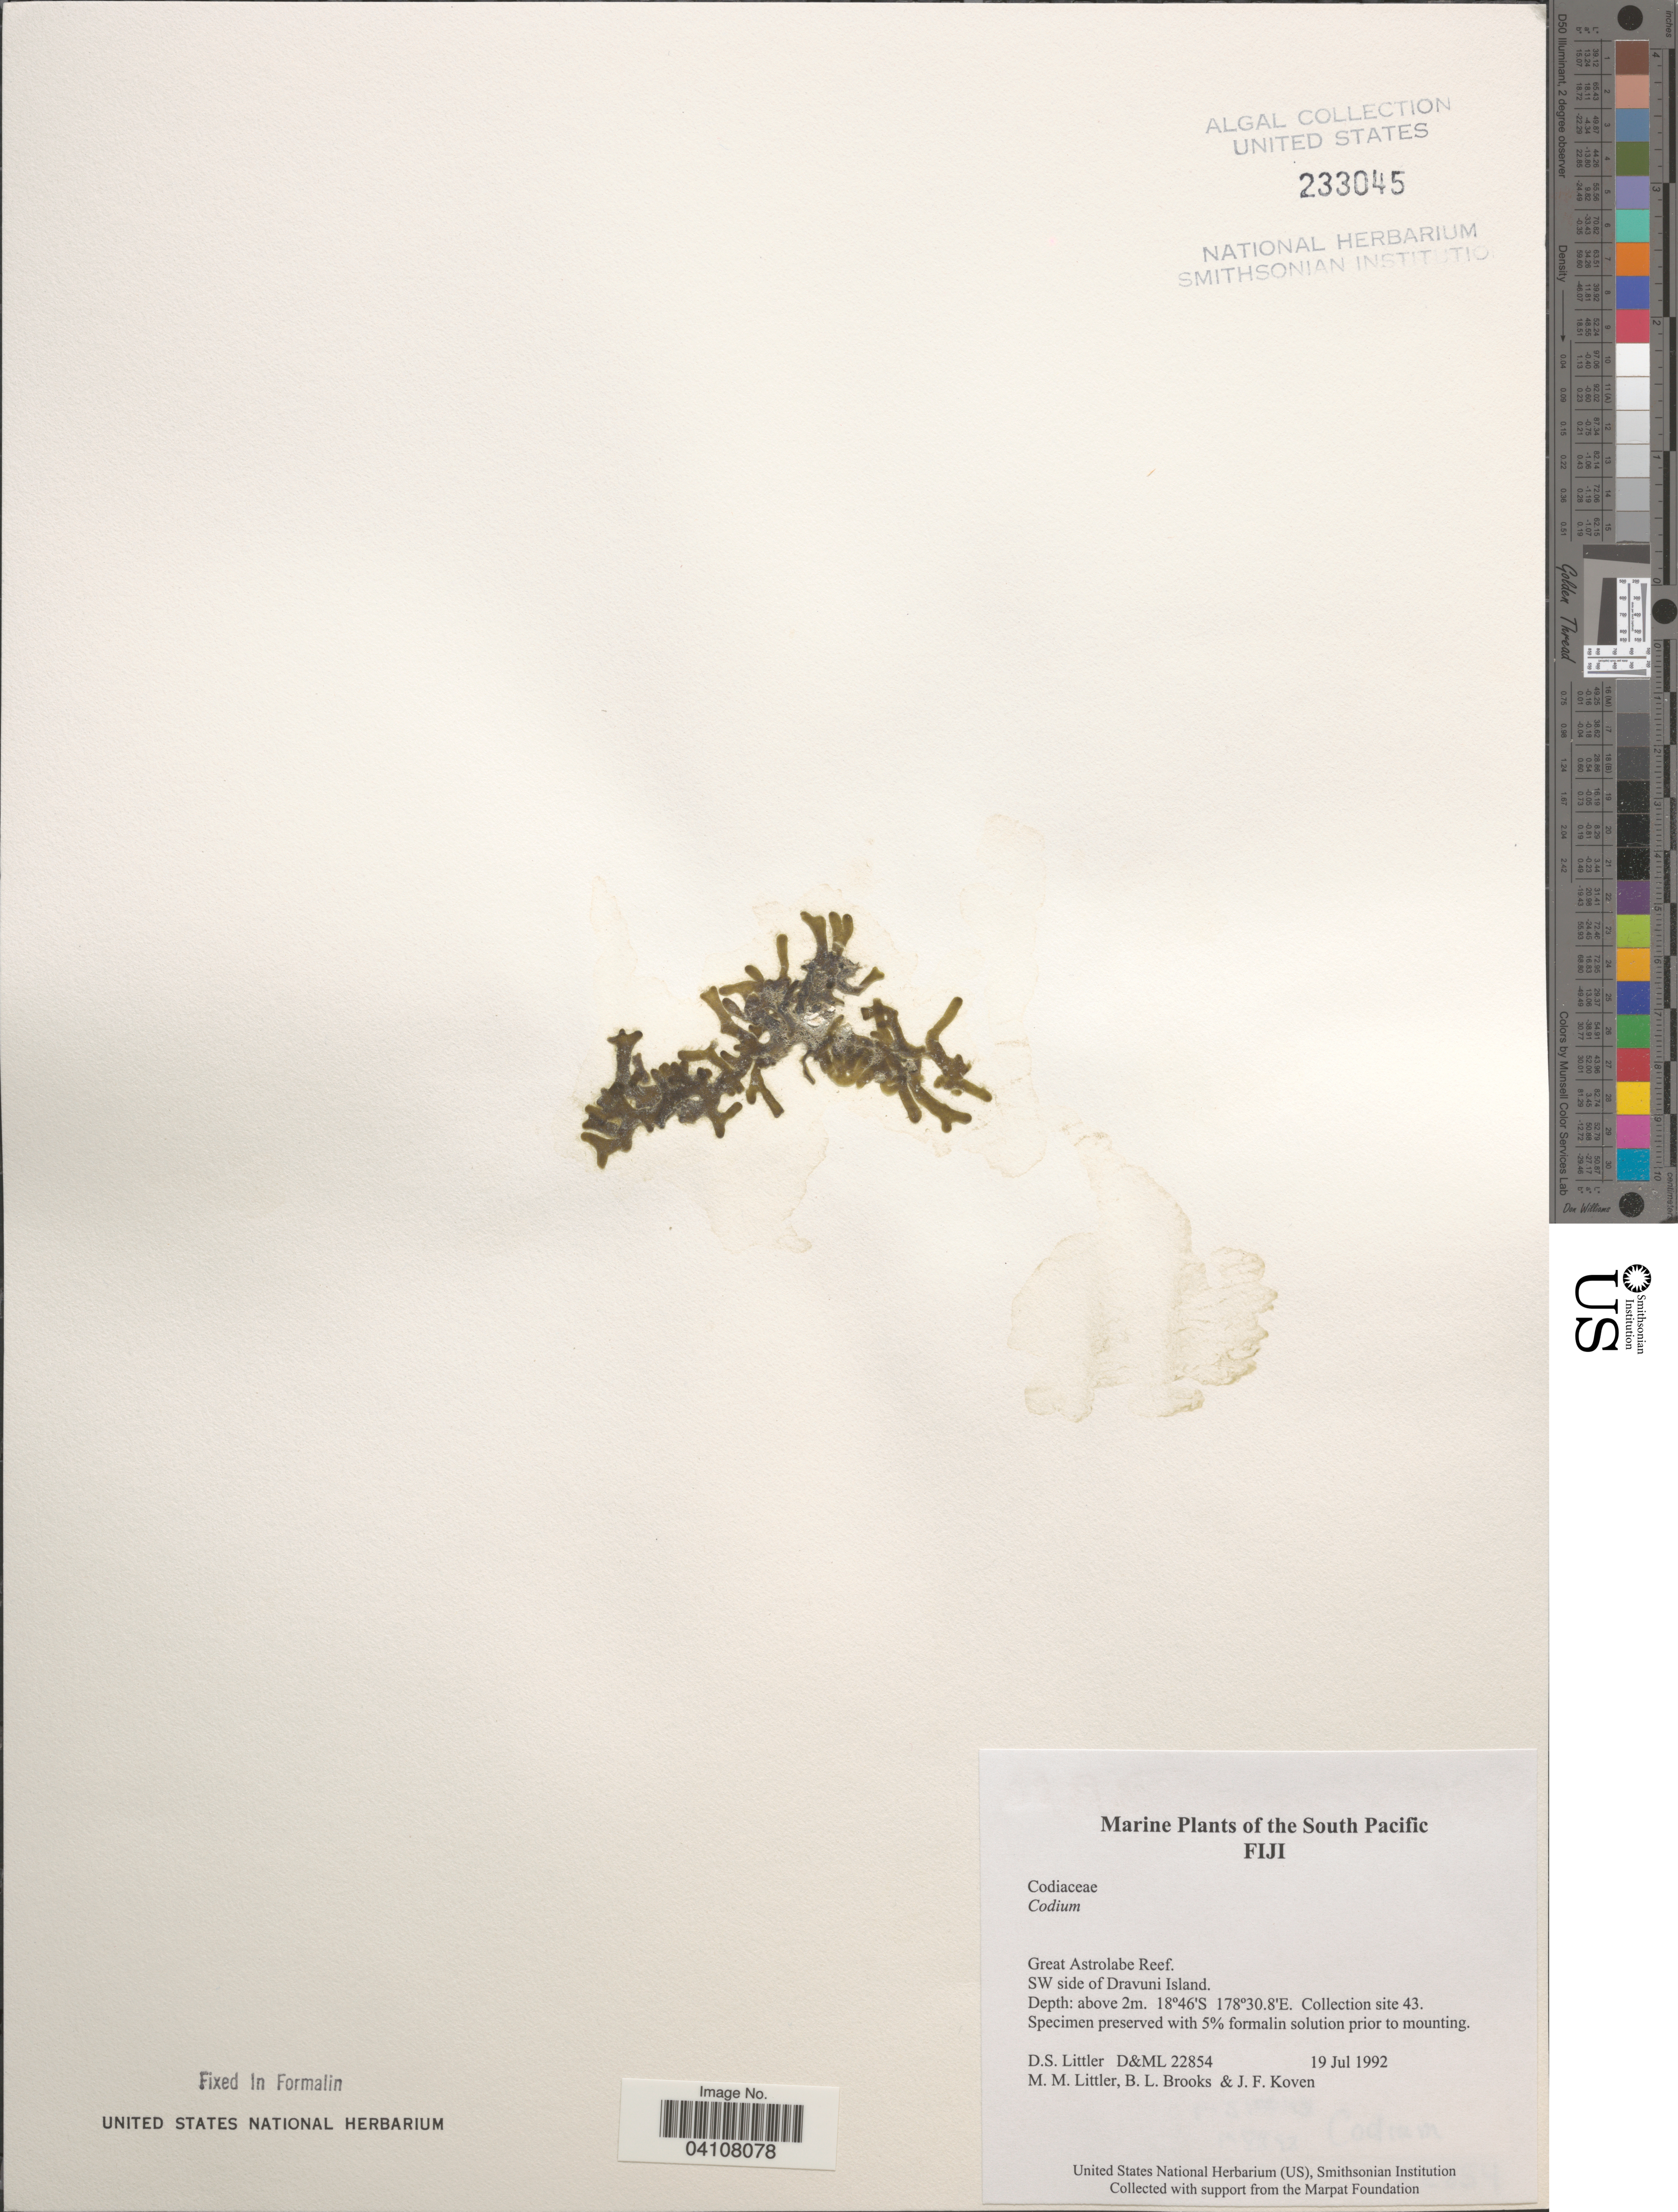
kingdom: Plantae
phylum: Chlorophyta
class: Ulvophyceae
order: Bryopsidales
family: Codiaceae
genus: Codium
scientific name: Codium sp.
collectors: D. S. Littler, B. Brooks & J. Koven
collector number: D&ML22854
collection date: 1992-07-19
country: Fiji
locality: The South Pacific. Great Astrolabe Reef. SW side of Dravuni Island. Collection site 43.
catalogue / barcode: US 233045